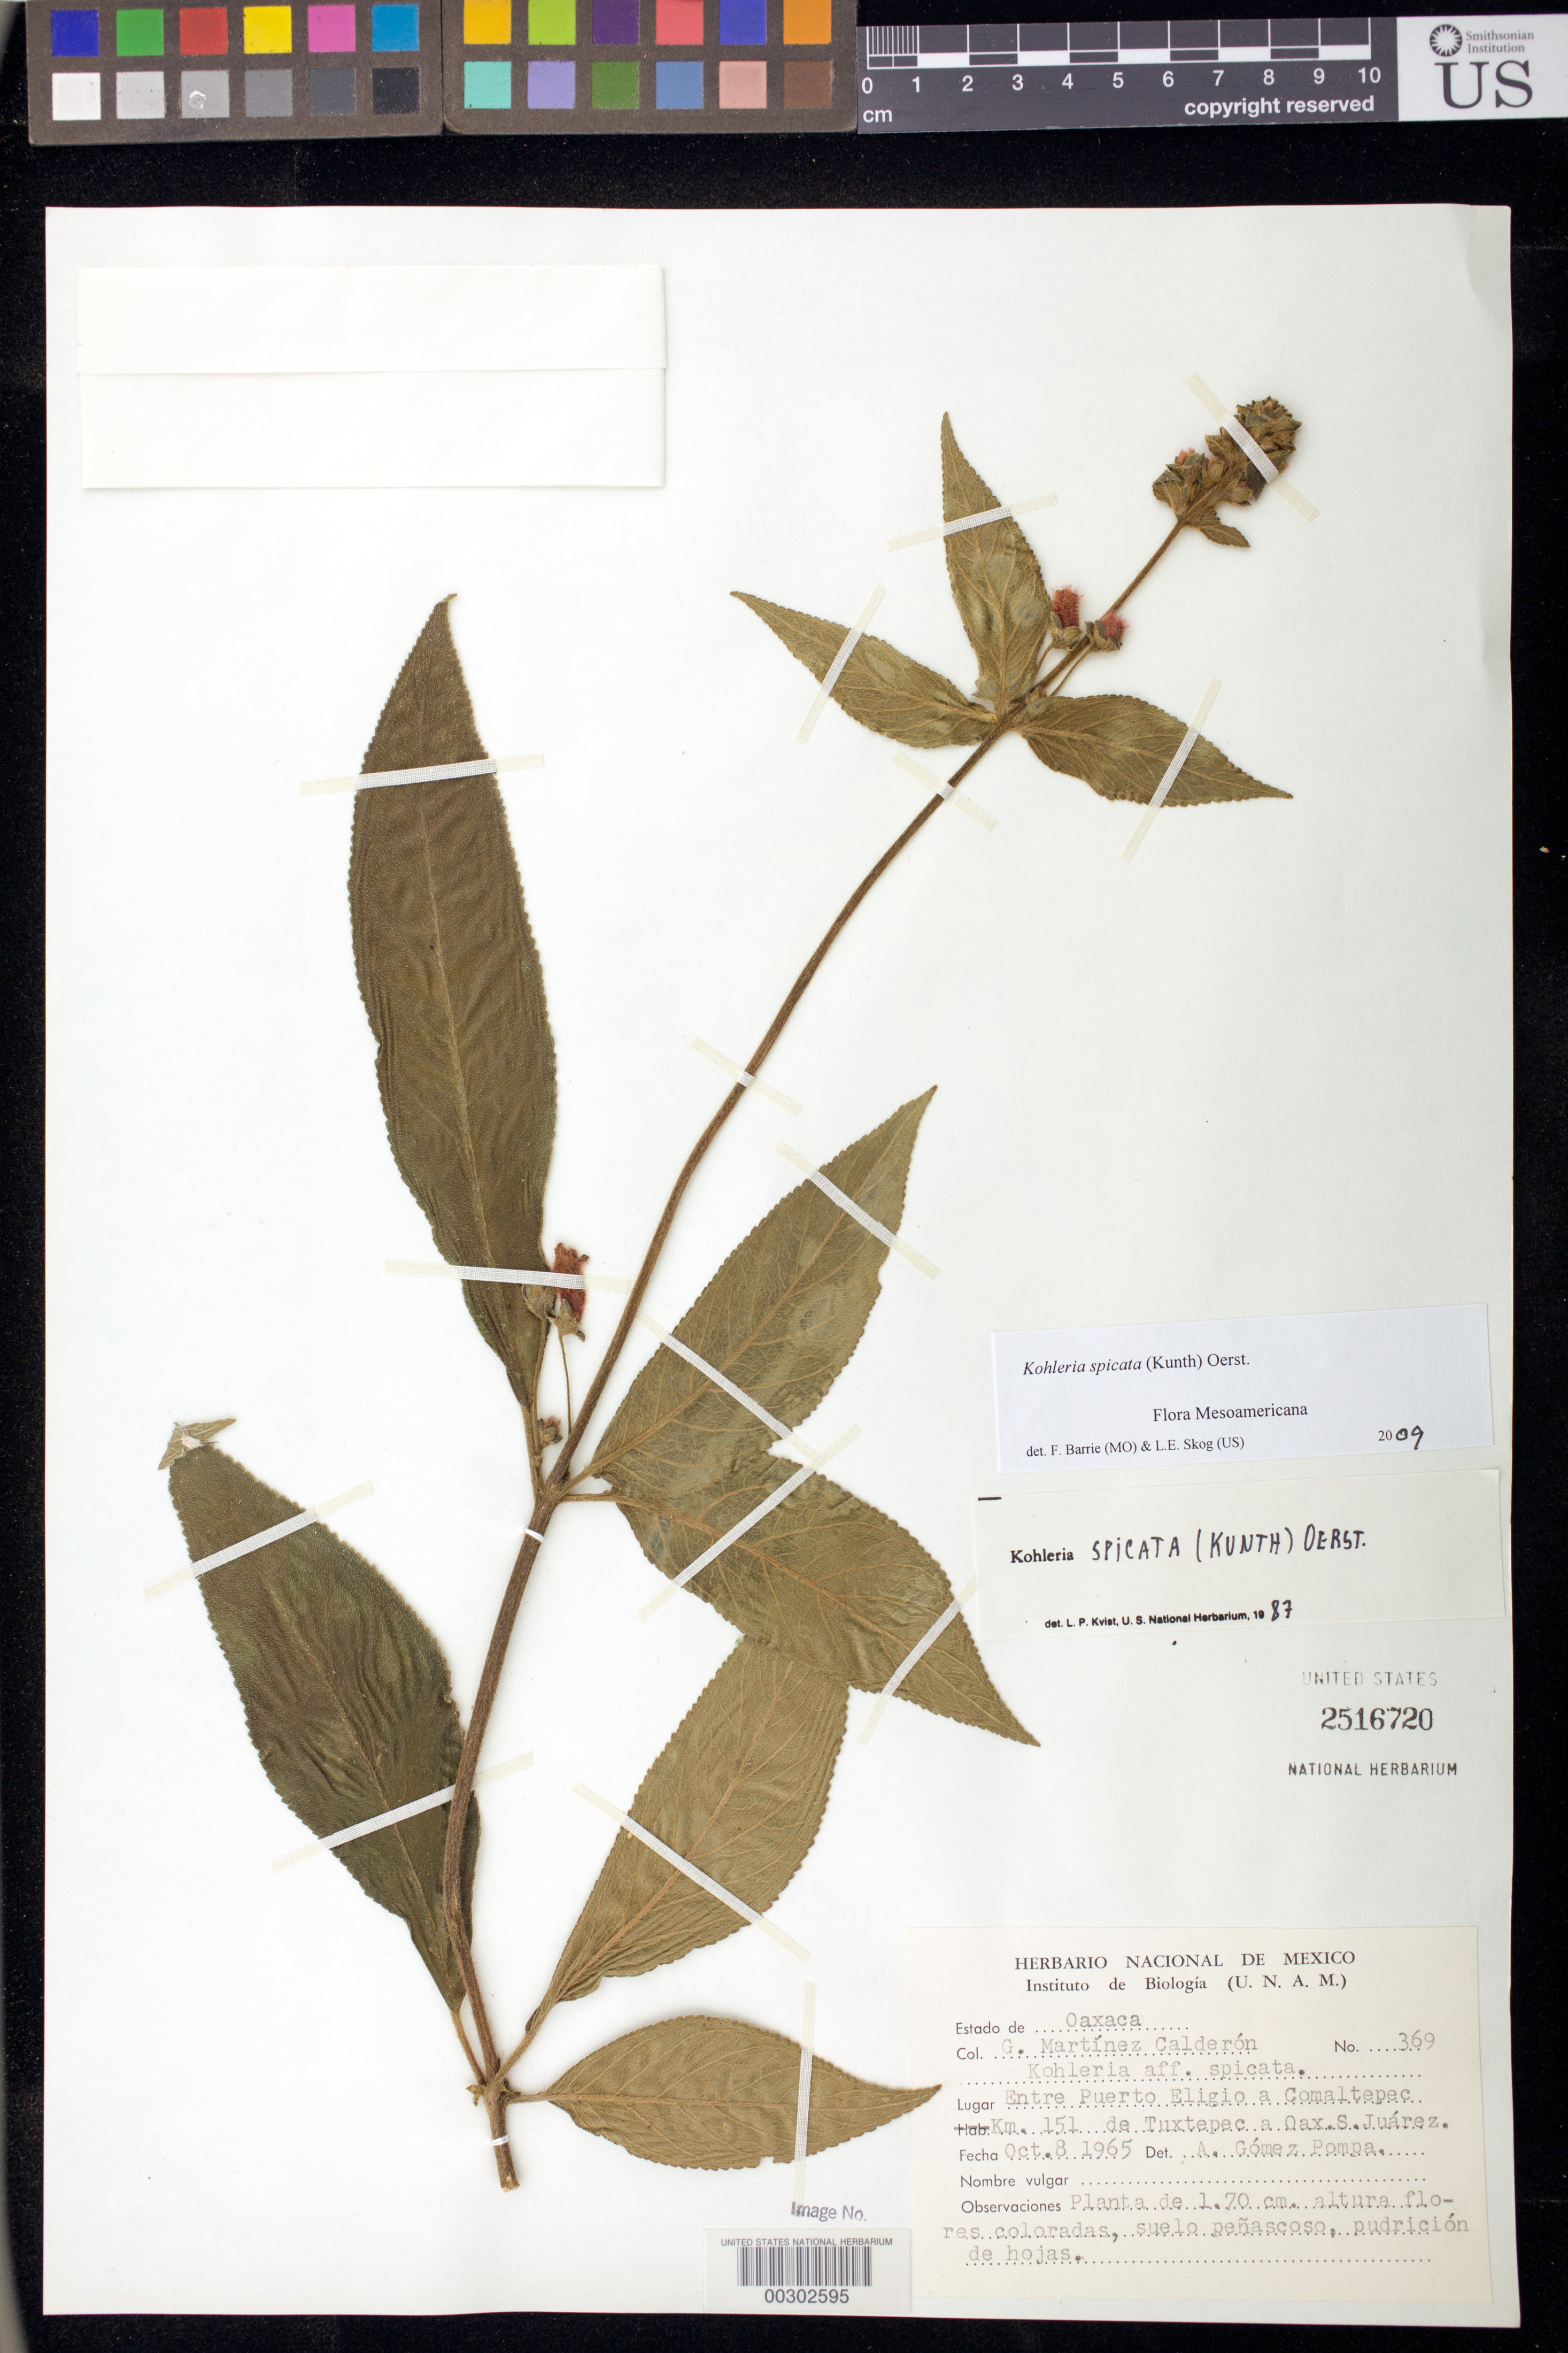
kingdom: Plantae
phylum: Tracheophyta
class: Magnoliopsida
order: Lamiales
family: Gesneriaceae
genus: Kohleria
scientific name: Kohleria spicata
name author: (Kunth) Oerst.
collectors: G. M. Calderon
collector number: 369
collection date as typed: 08 Oct 1965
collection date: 1965-10-08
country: Mexico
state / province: Oaxaca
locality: Between Puerto Eligio and Comaltepec, km 151 from Tuxtepec to Oax. S. Juarez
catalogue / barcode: US 2516720